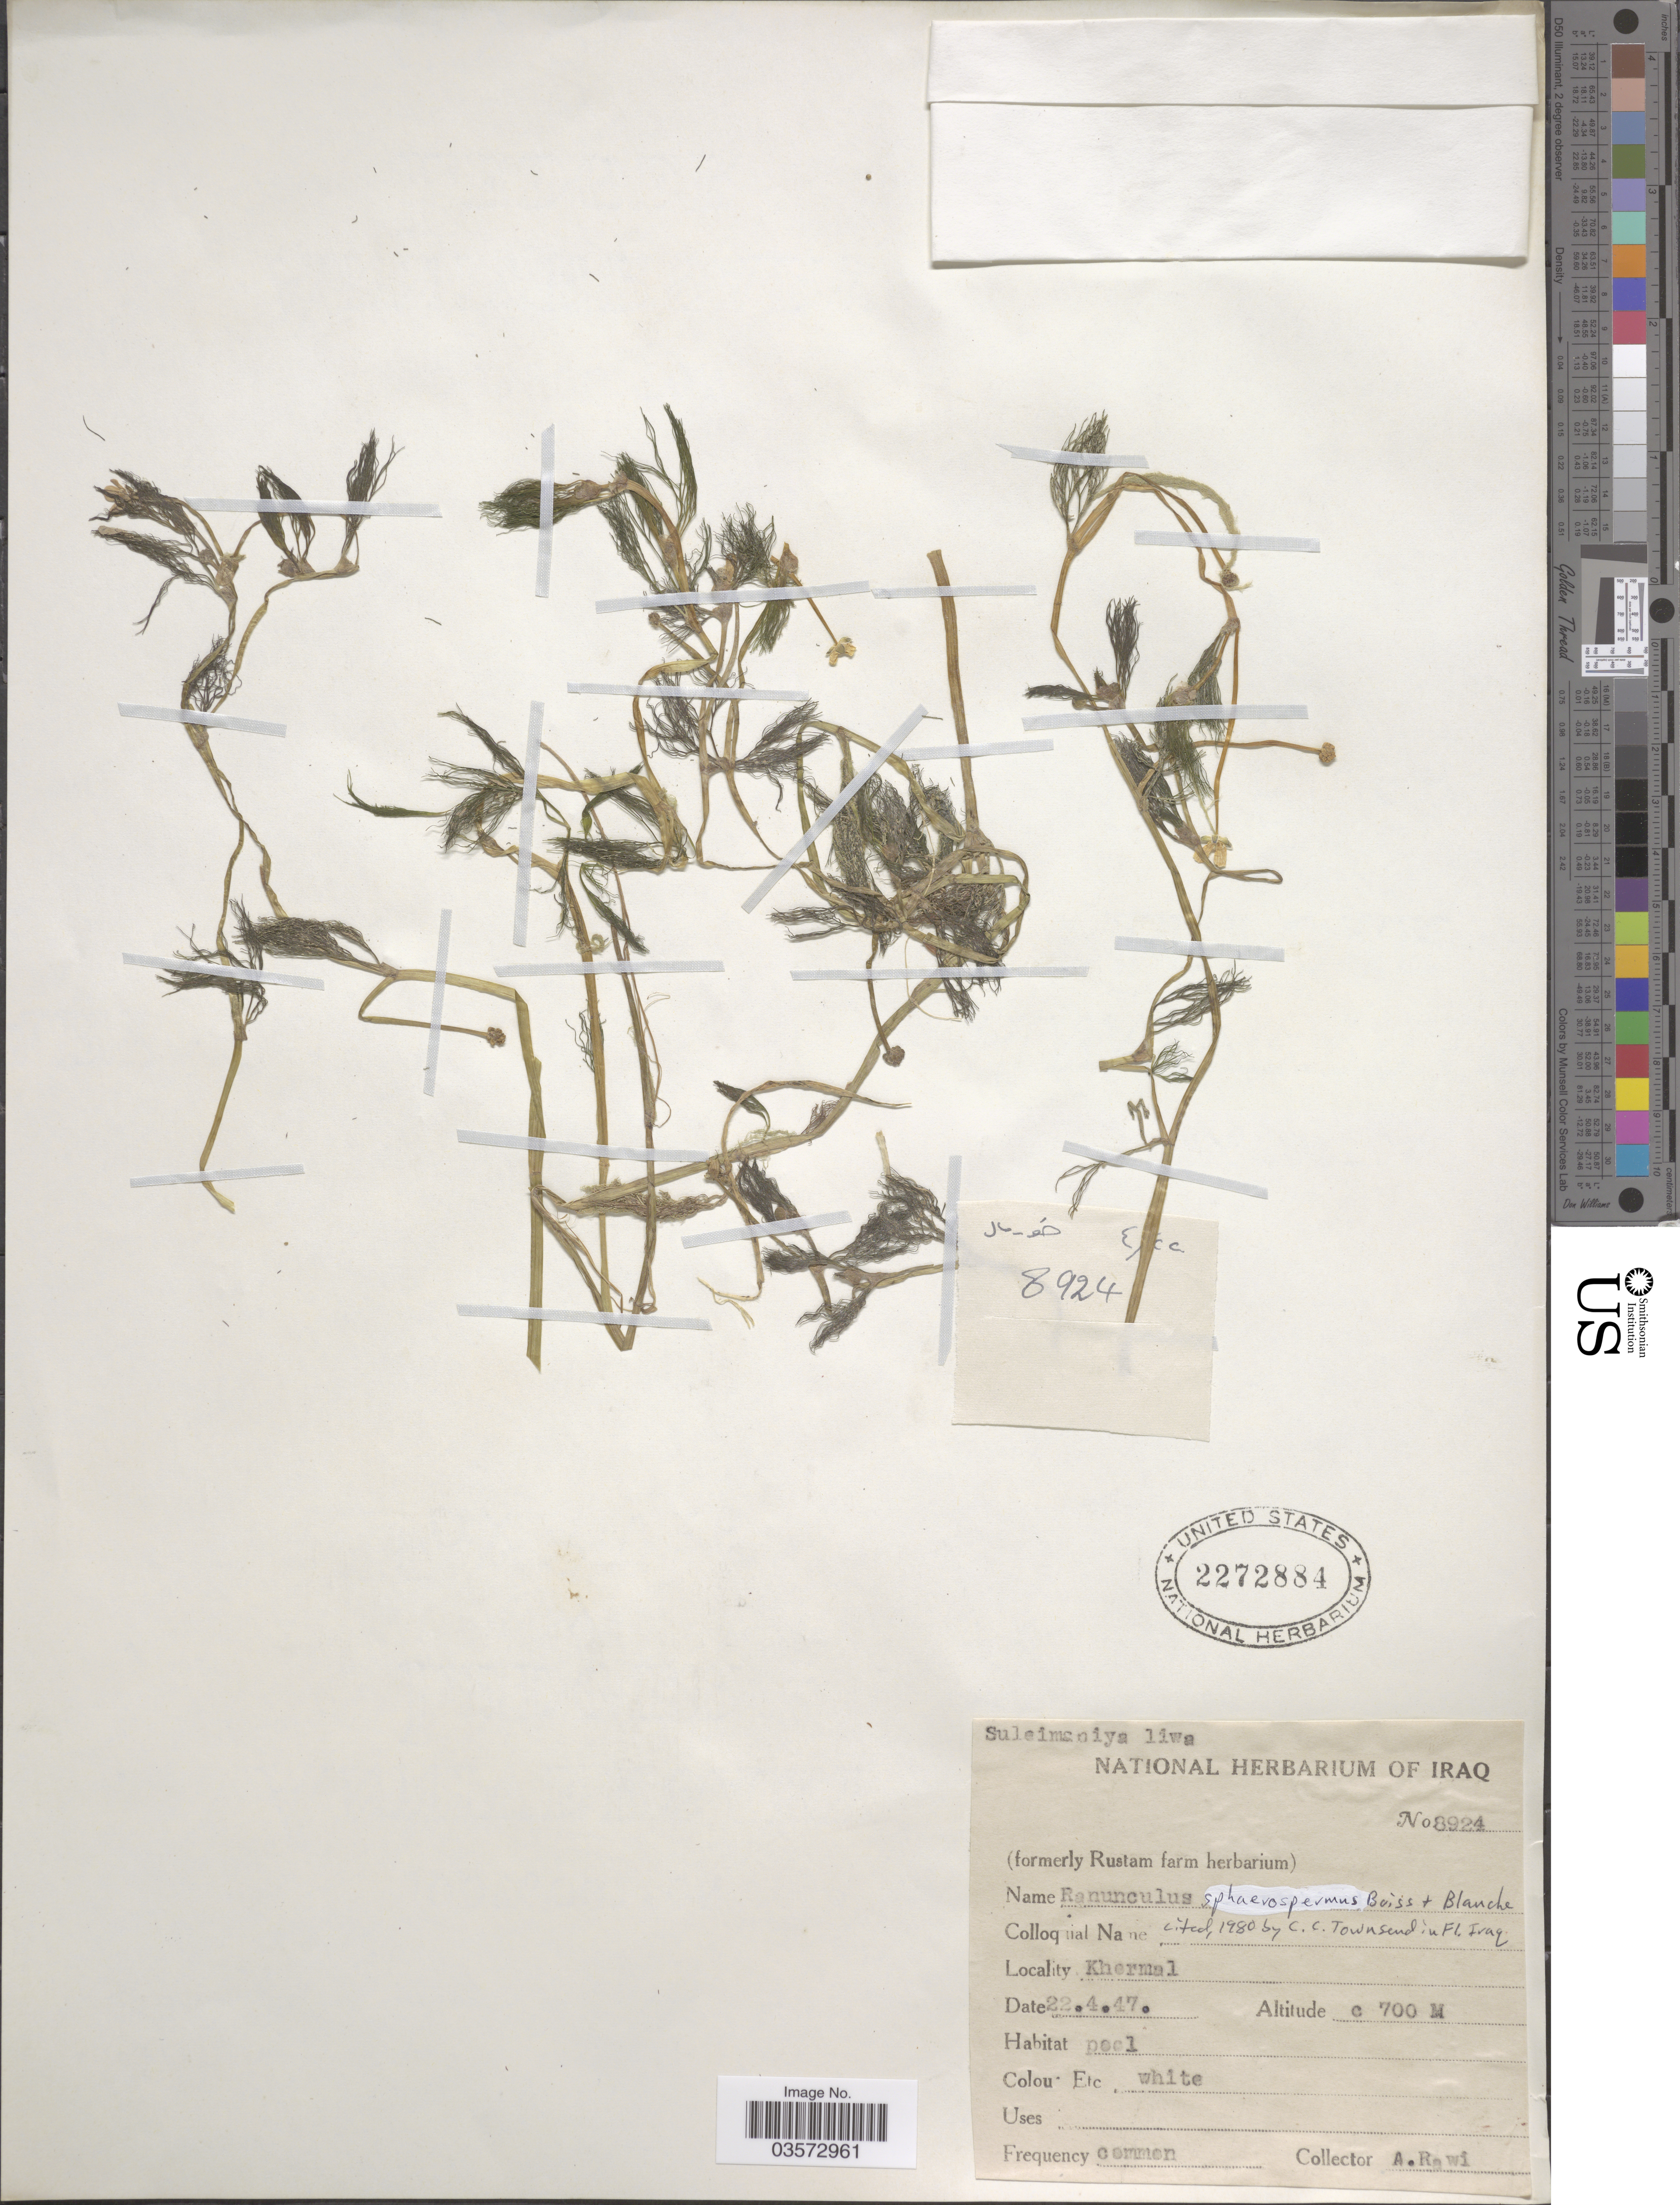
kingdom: Plantae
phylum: Tracheophyta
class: Magnoliopsida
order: Ranunculales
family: Ranunculaceae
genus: Ranunculus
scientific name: Ranunculus sphaerospermus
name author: Boiss. & C.I. Blanche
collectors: A. Rawi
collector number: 8924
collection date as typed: Transcribed d/m/y: 22/4/47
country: Iraq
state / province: As Sulaymānīyah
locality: Suleimaniya liwa. Khermal.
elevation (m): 700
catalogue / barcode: US 2272884